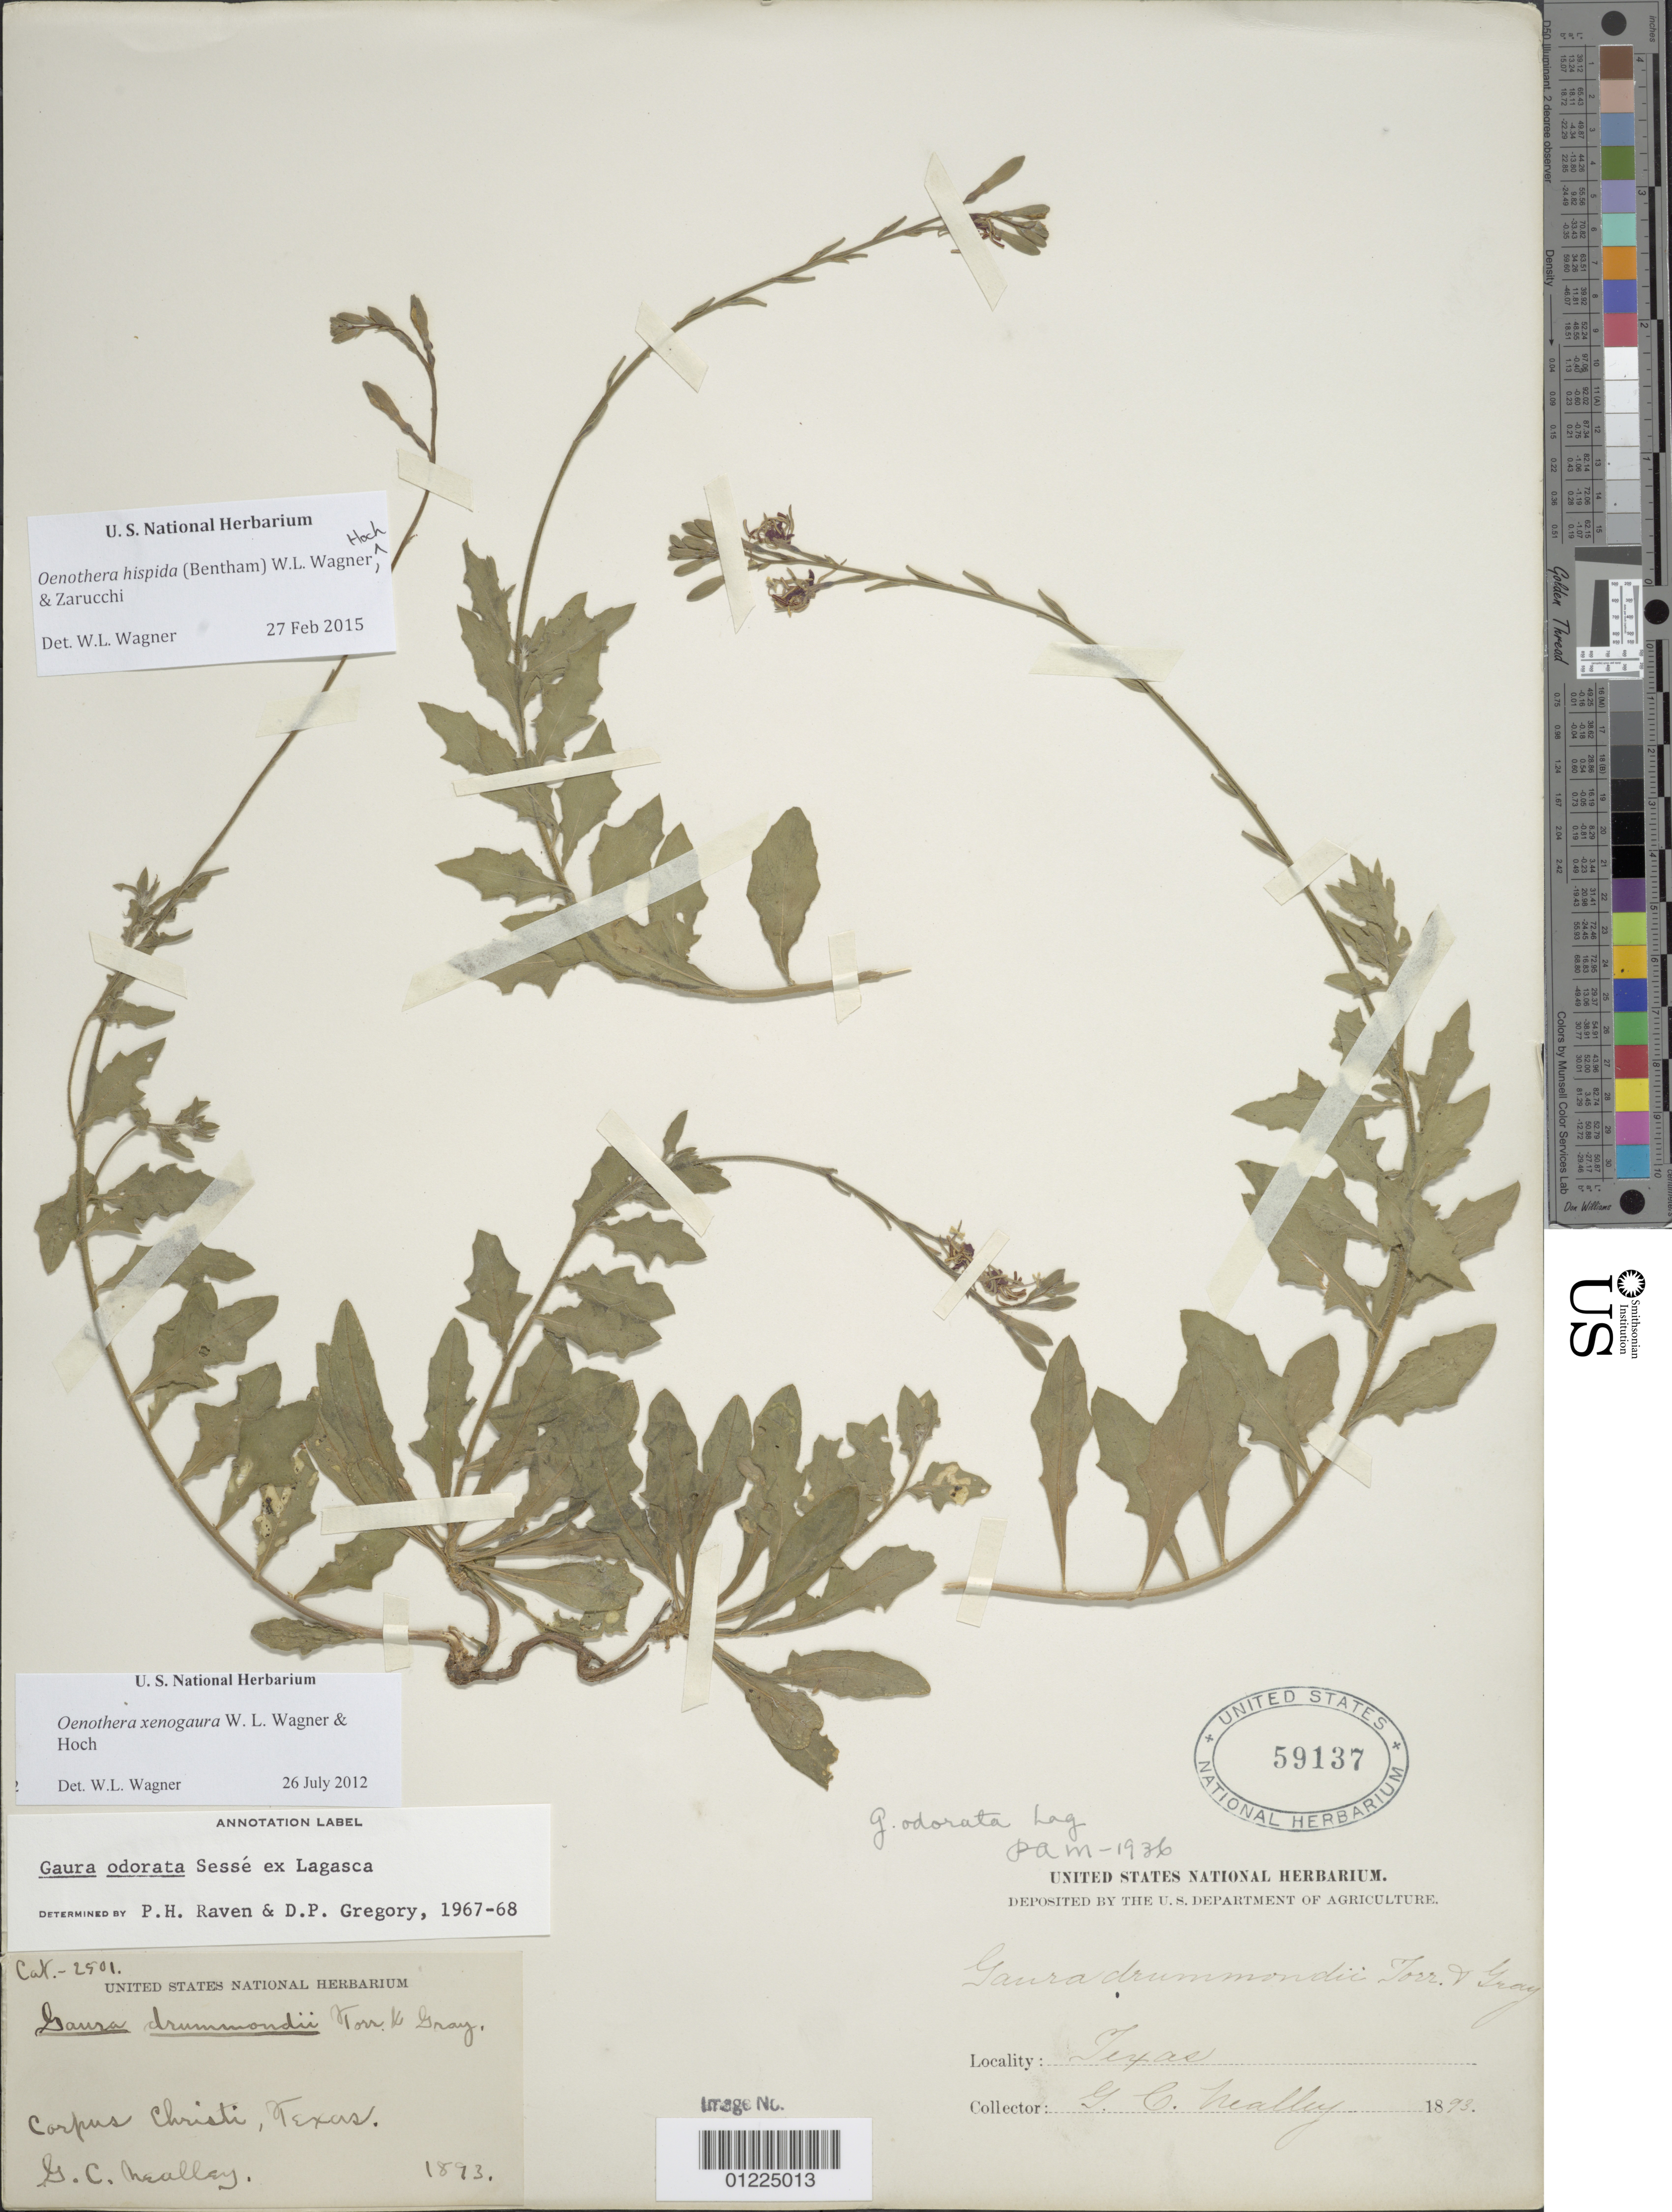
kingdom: Plantae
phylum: Tracheophyta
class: Magnoliopsida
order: Myrtales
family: Onagraceae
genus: Oenothera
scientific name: Oenothera hispida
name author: (Benth.) W.L. Wagner et al.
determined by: Wagner, W. L., (BOT), Smithsonian Institution - National Museum of Natural History (UNITED STATES)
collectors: G. C. Nealley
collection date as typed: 1893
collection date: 1893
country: United States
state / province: Texas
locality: Corpus Christi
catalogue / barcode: US 59137